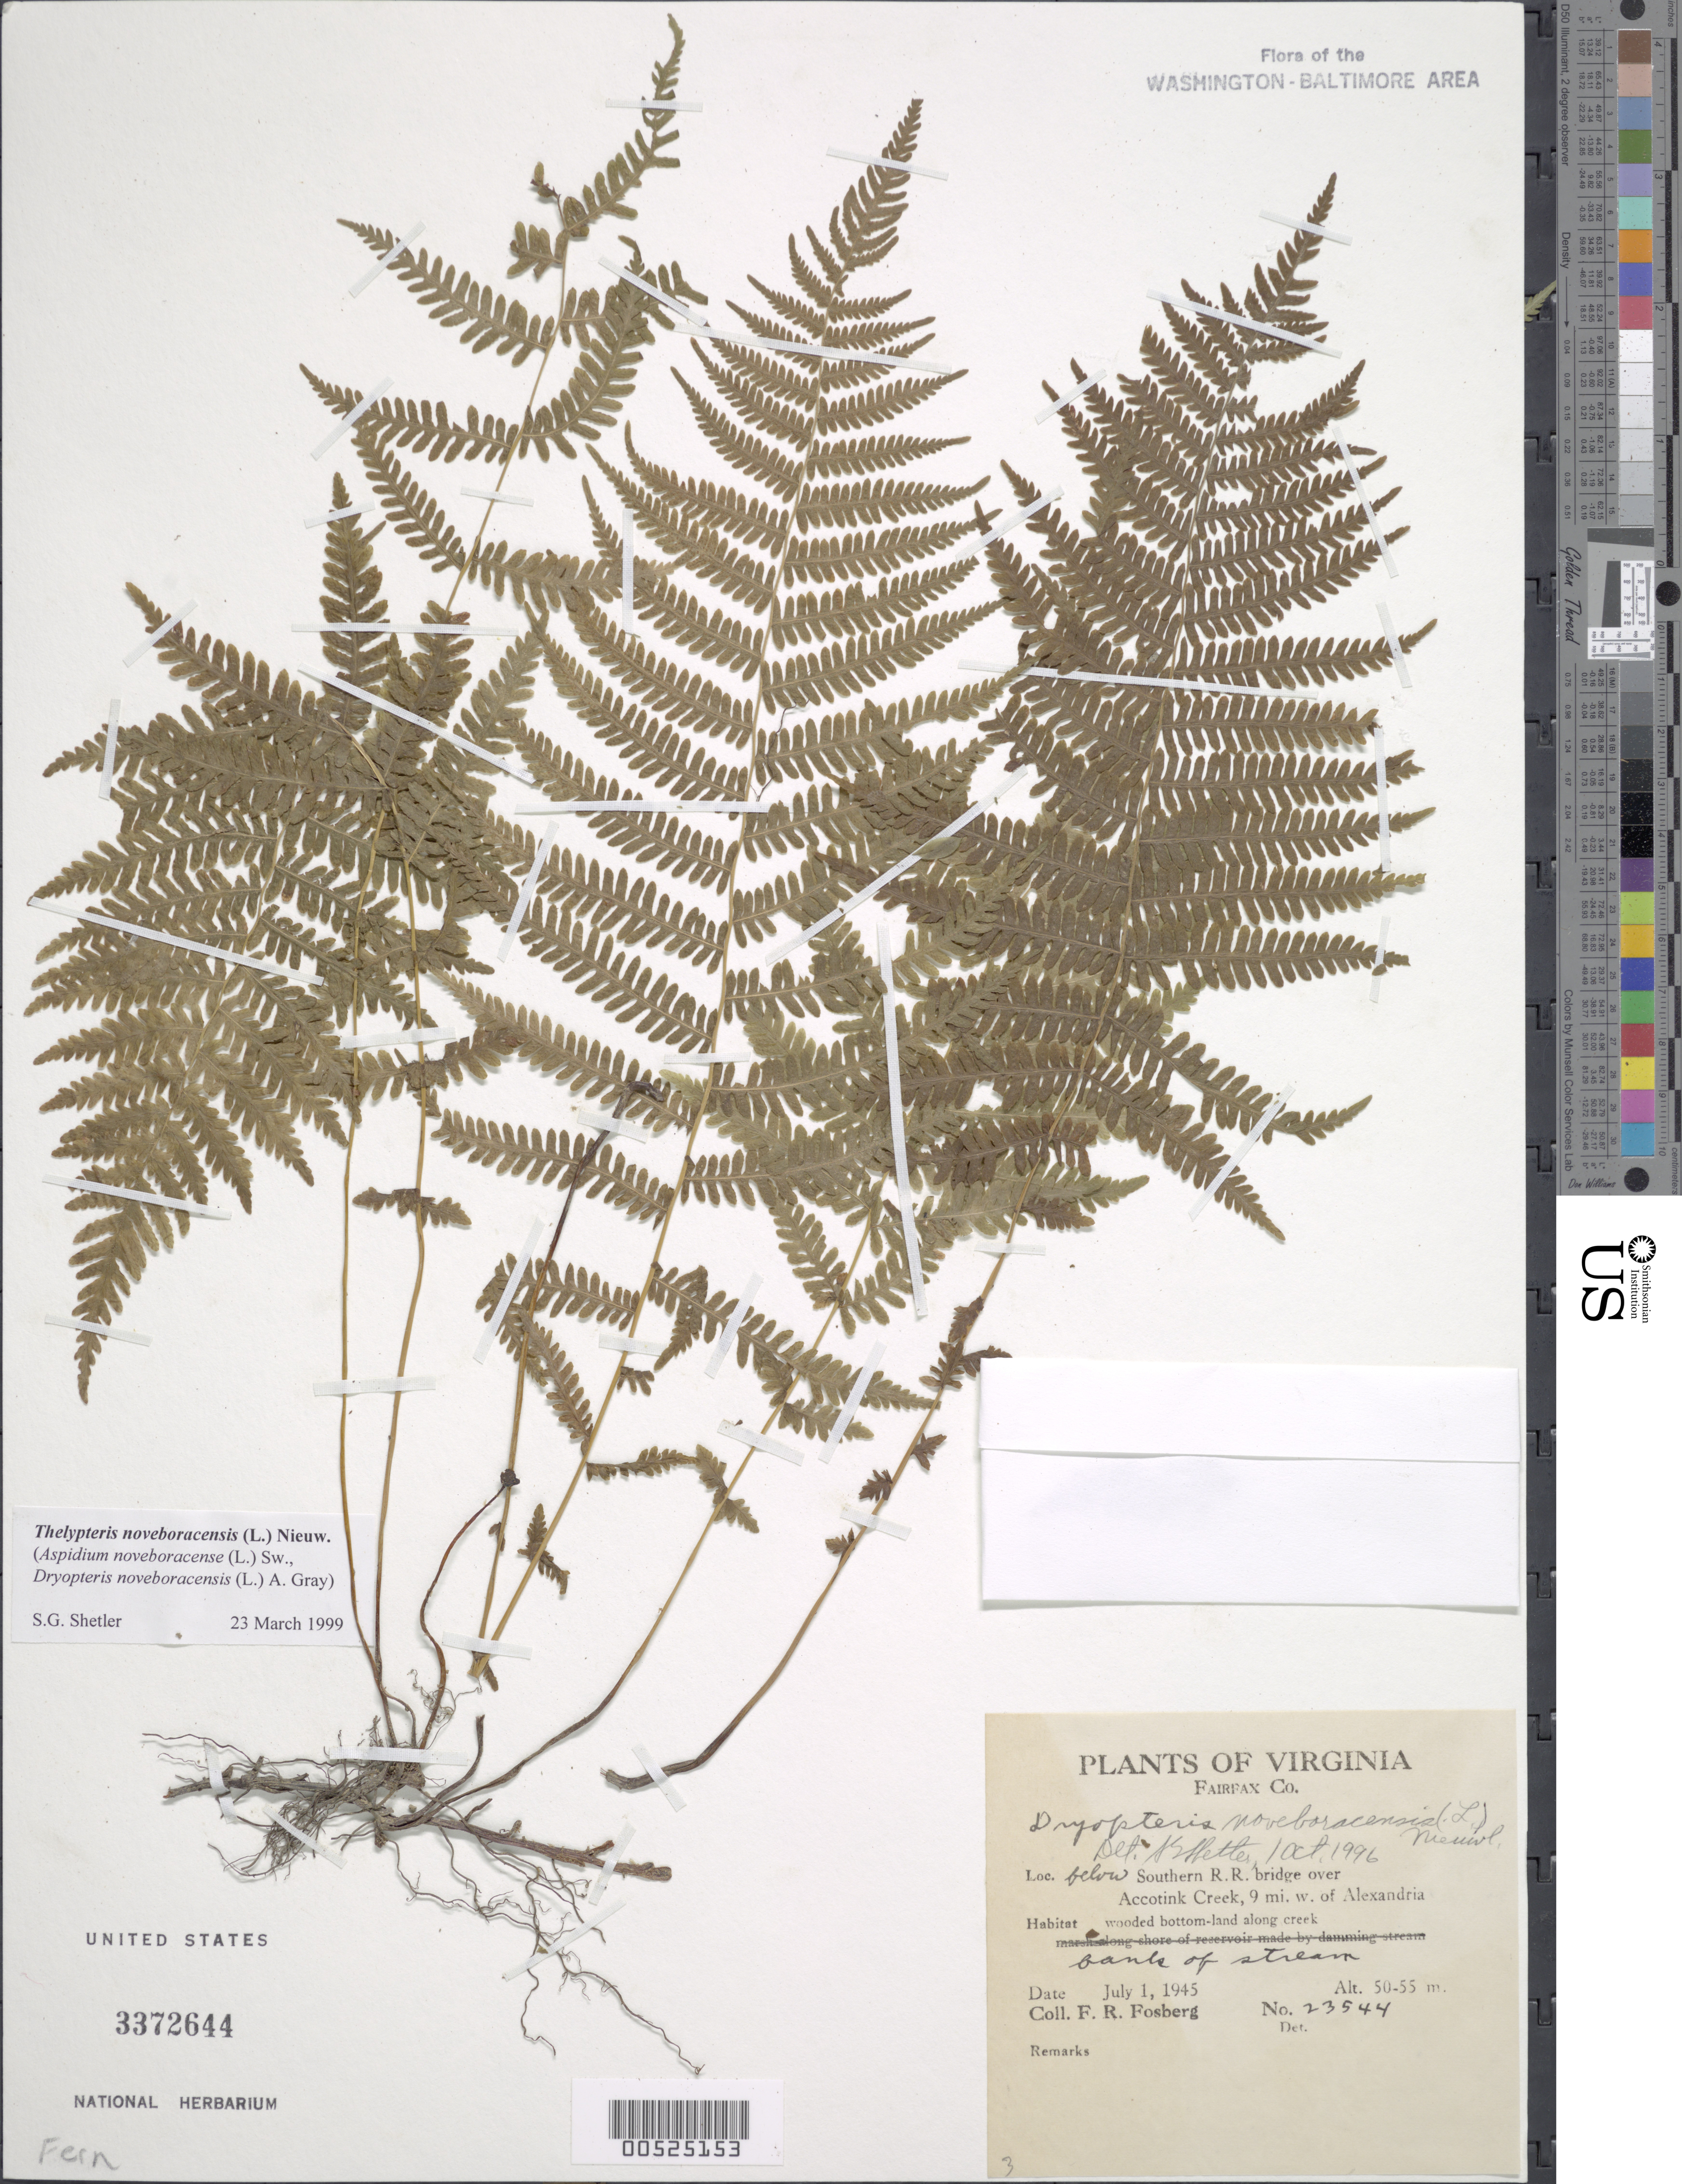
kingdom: Plantae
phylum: Tracheophyta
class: Polypodiopsida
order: Polypodiales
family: Thelypteridaceae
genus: Parathelypteris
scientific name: Parathelypteris noveboracensis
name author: (L.) Ching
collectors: F. R. Fosberg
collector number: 23544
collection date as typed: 01 Jul 1945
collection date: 1945-07-01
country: United States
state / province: Virginia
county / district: Fairfax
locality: Above Southern R.r. Bridge over Accotink Creek, 9 mi. w of Alexandria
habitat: Wooded bottomland along creek, banks of stream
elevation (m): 50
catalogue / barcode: US 3372644